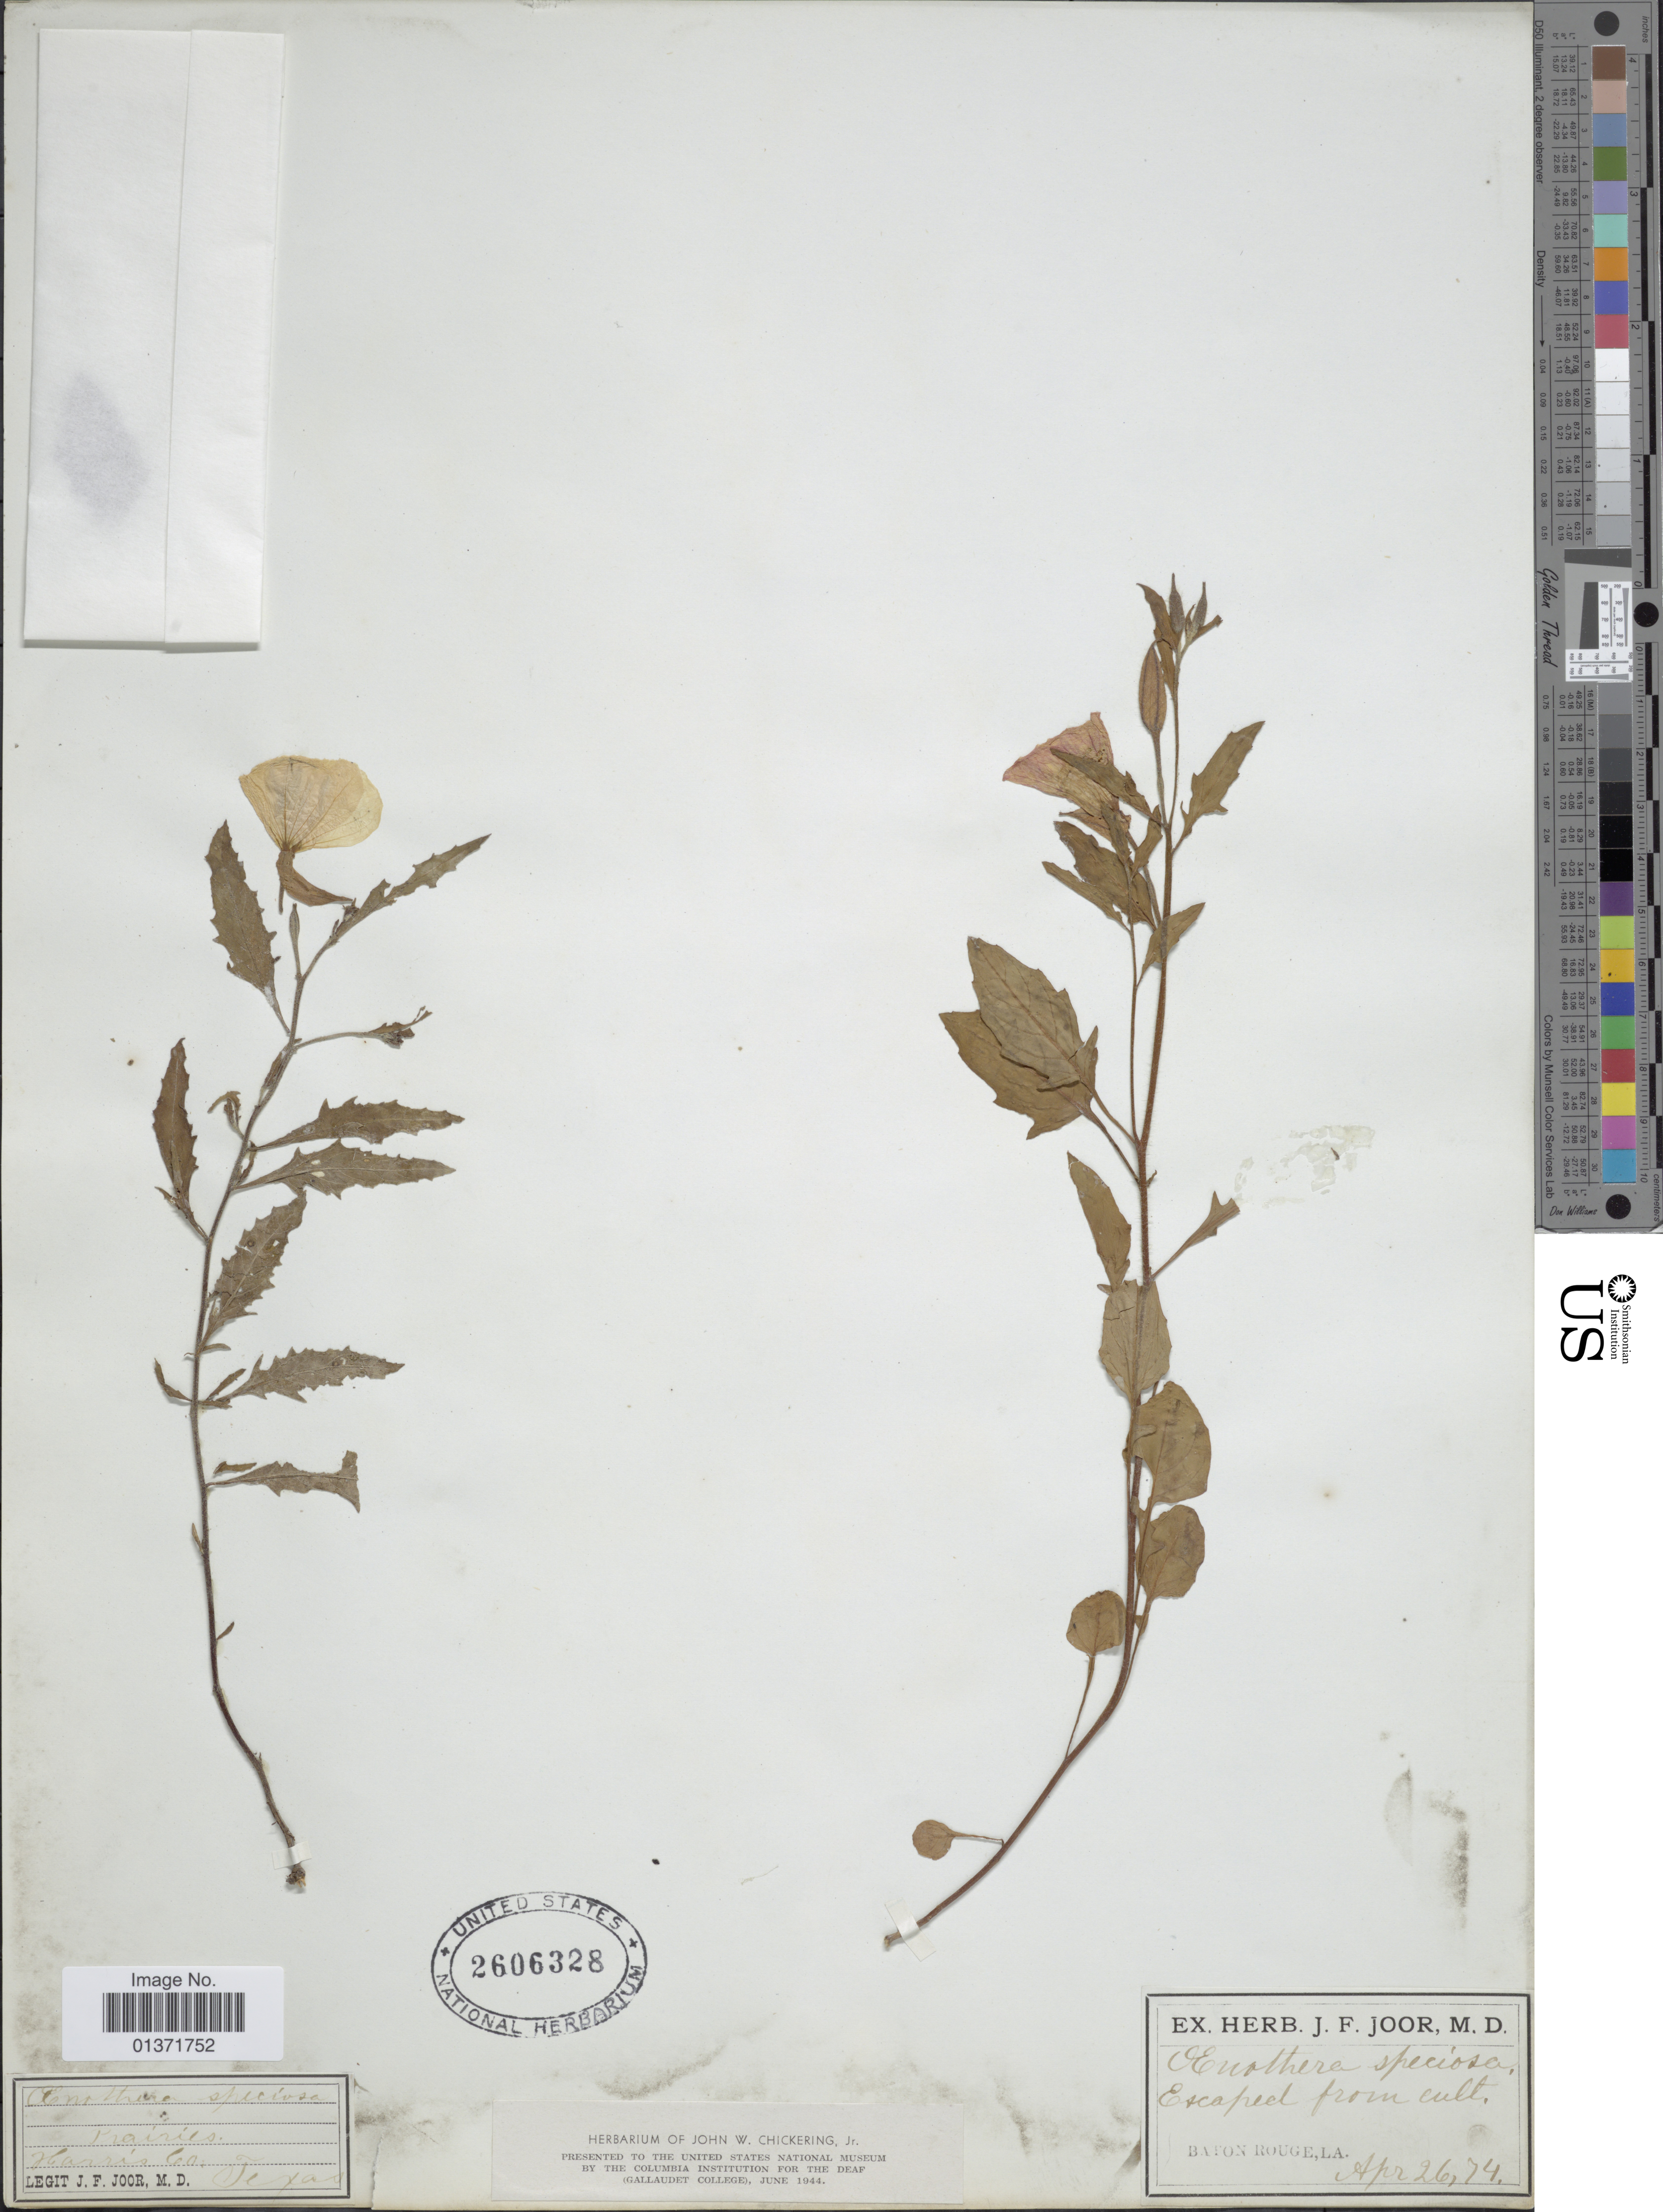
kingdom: Plantae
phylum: Tracheophyta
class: Magnoliopsida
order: Myrtales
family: Onagraceae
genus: Oenothera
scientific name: Oenothera speciosa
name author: Nutt.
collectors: J. F. Joor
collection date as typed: Transcribed d/m/y: 26/4/74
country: United States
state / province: Louisiana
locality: Baton Rouge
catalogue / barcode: US 2606328